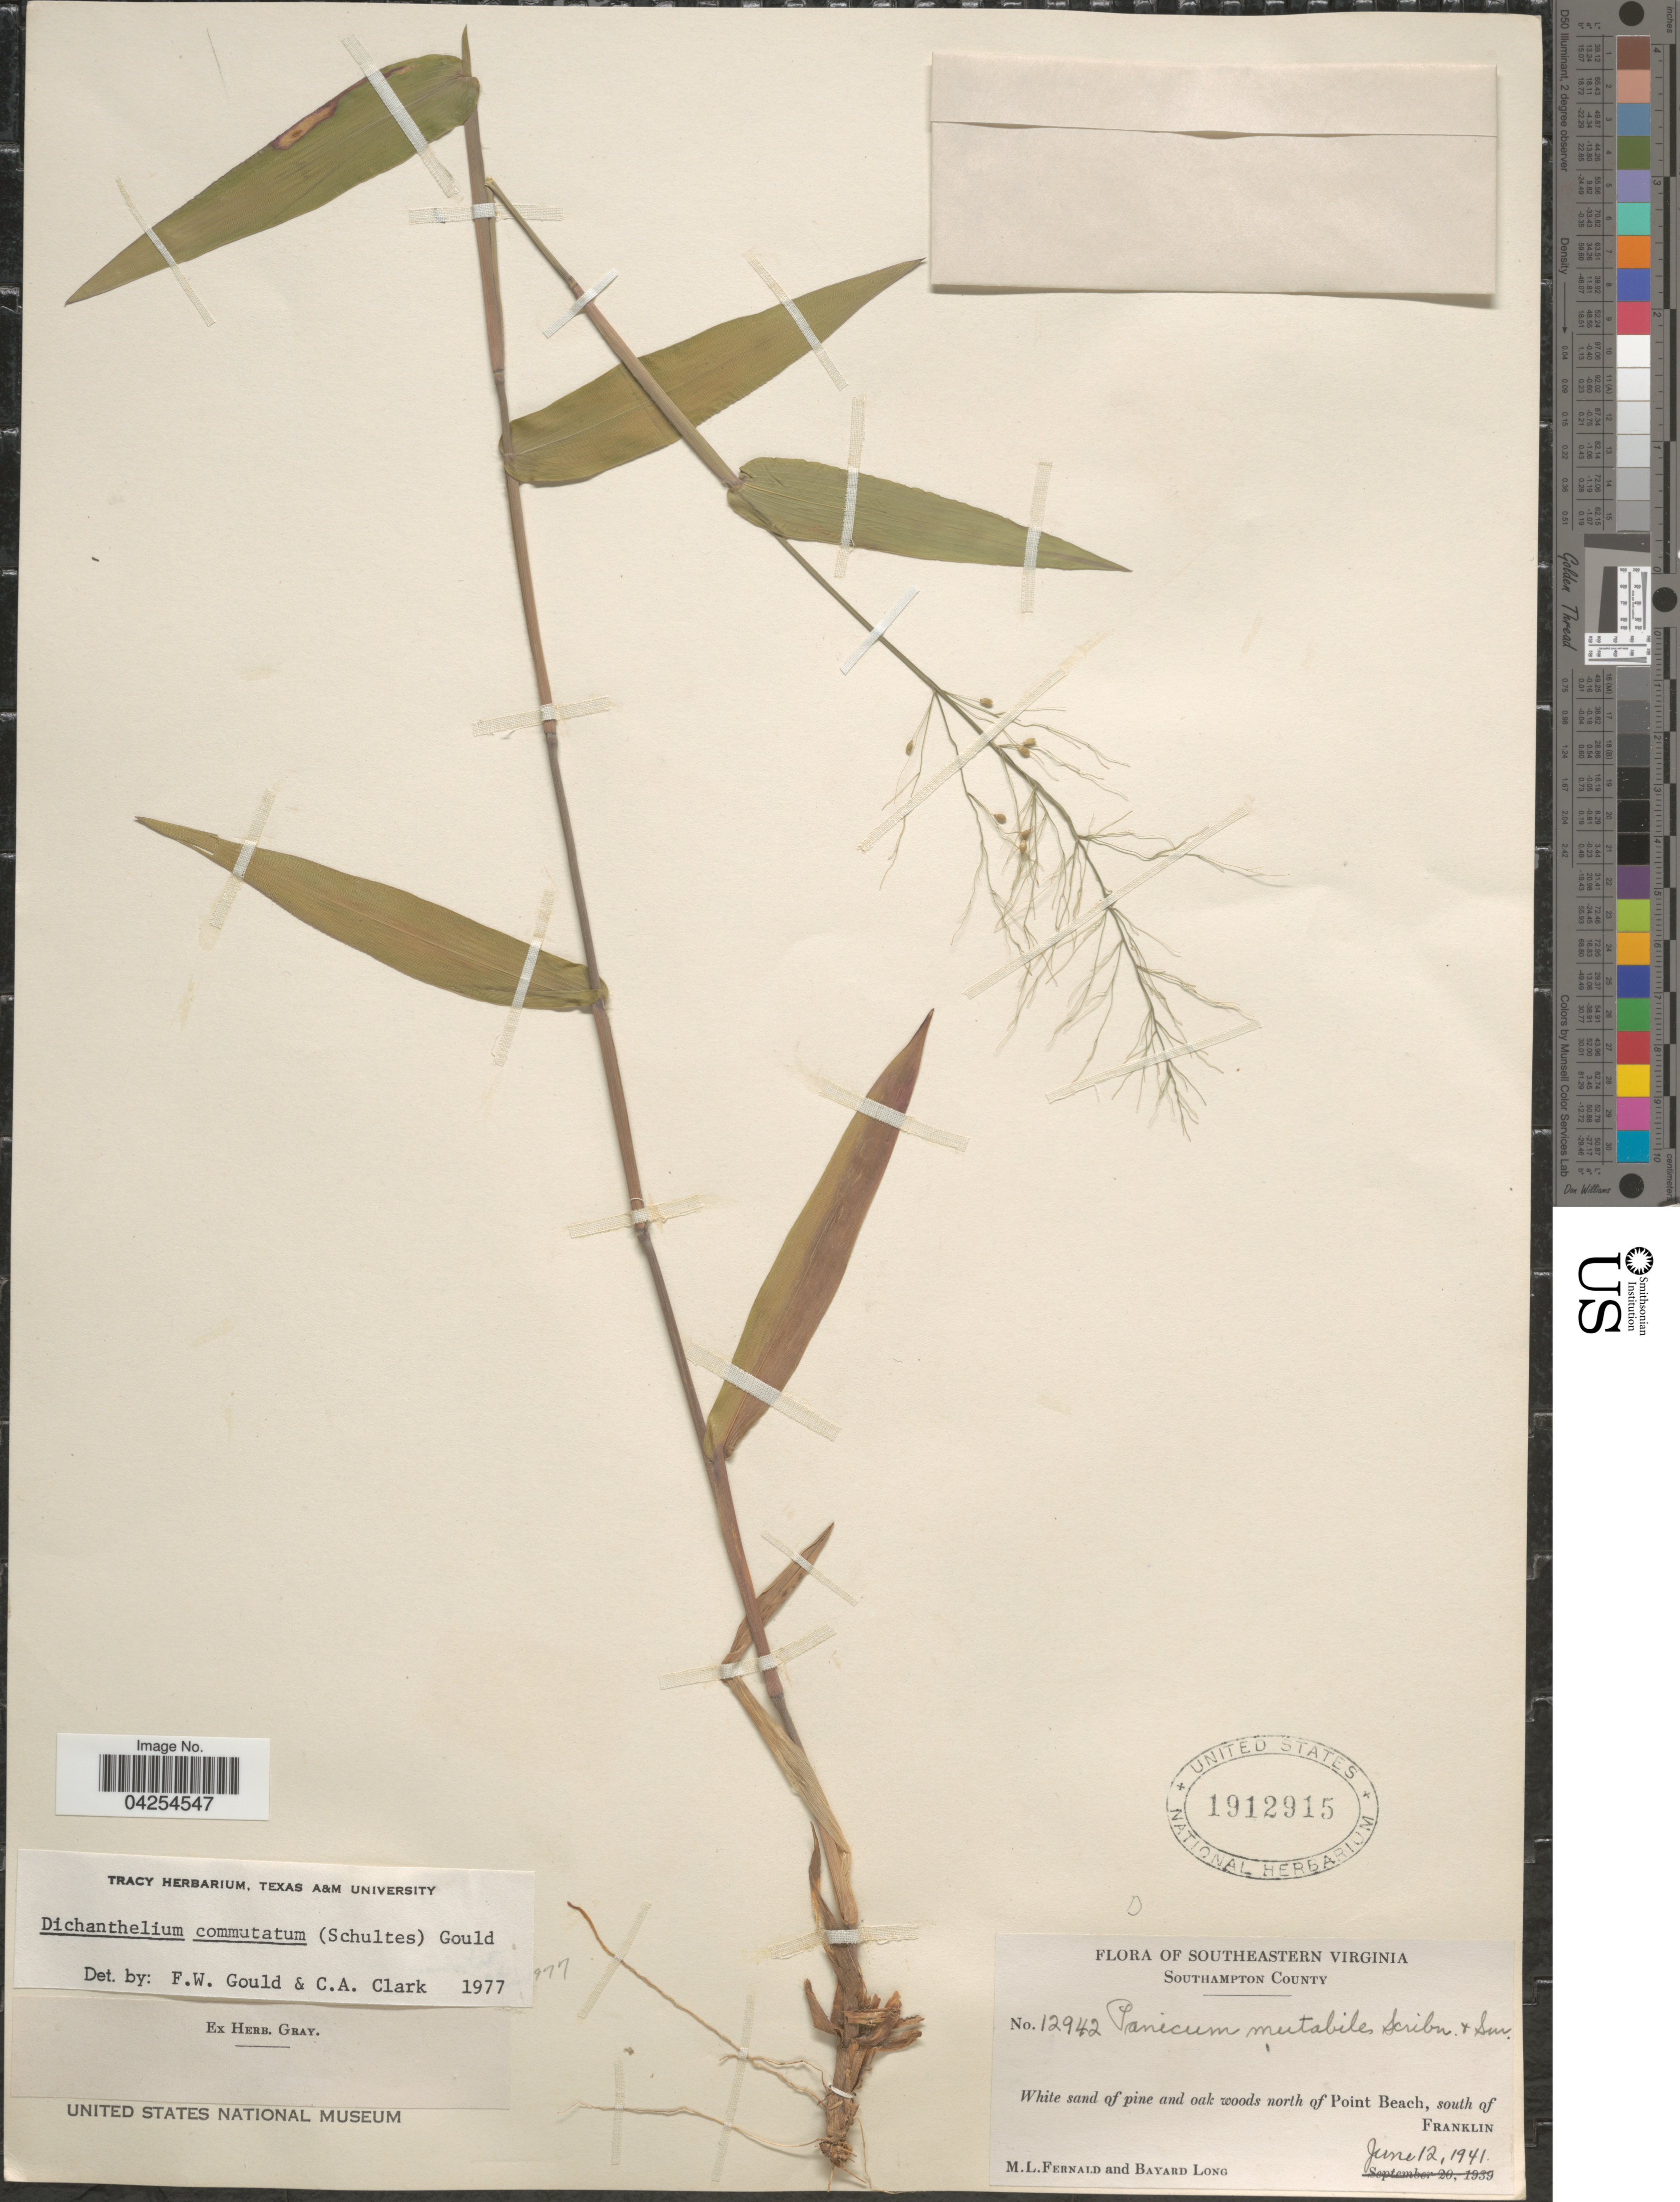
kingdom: Plantae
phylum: Tracheophyta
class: Liliopsida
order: Poales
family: Poaceae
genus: Dichanthelium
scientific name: Dichanthelium commutatum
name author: (Schult.) Gould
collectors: M. L. Fernald & B. Long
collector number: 12942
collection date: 1941-06-12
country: United States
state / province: Virginia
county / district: Southampton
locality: Southeastern Virginia. Southampton County. White sand of pine and oak woods north of Point Beach, south of Franklin.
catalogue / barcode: US 1912915